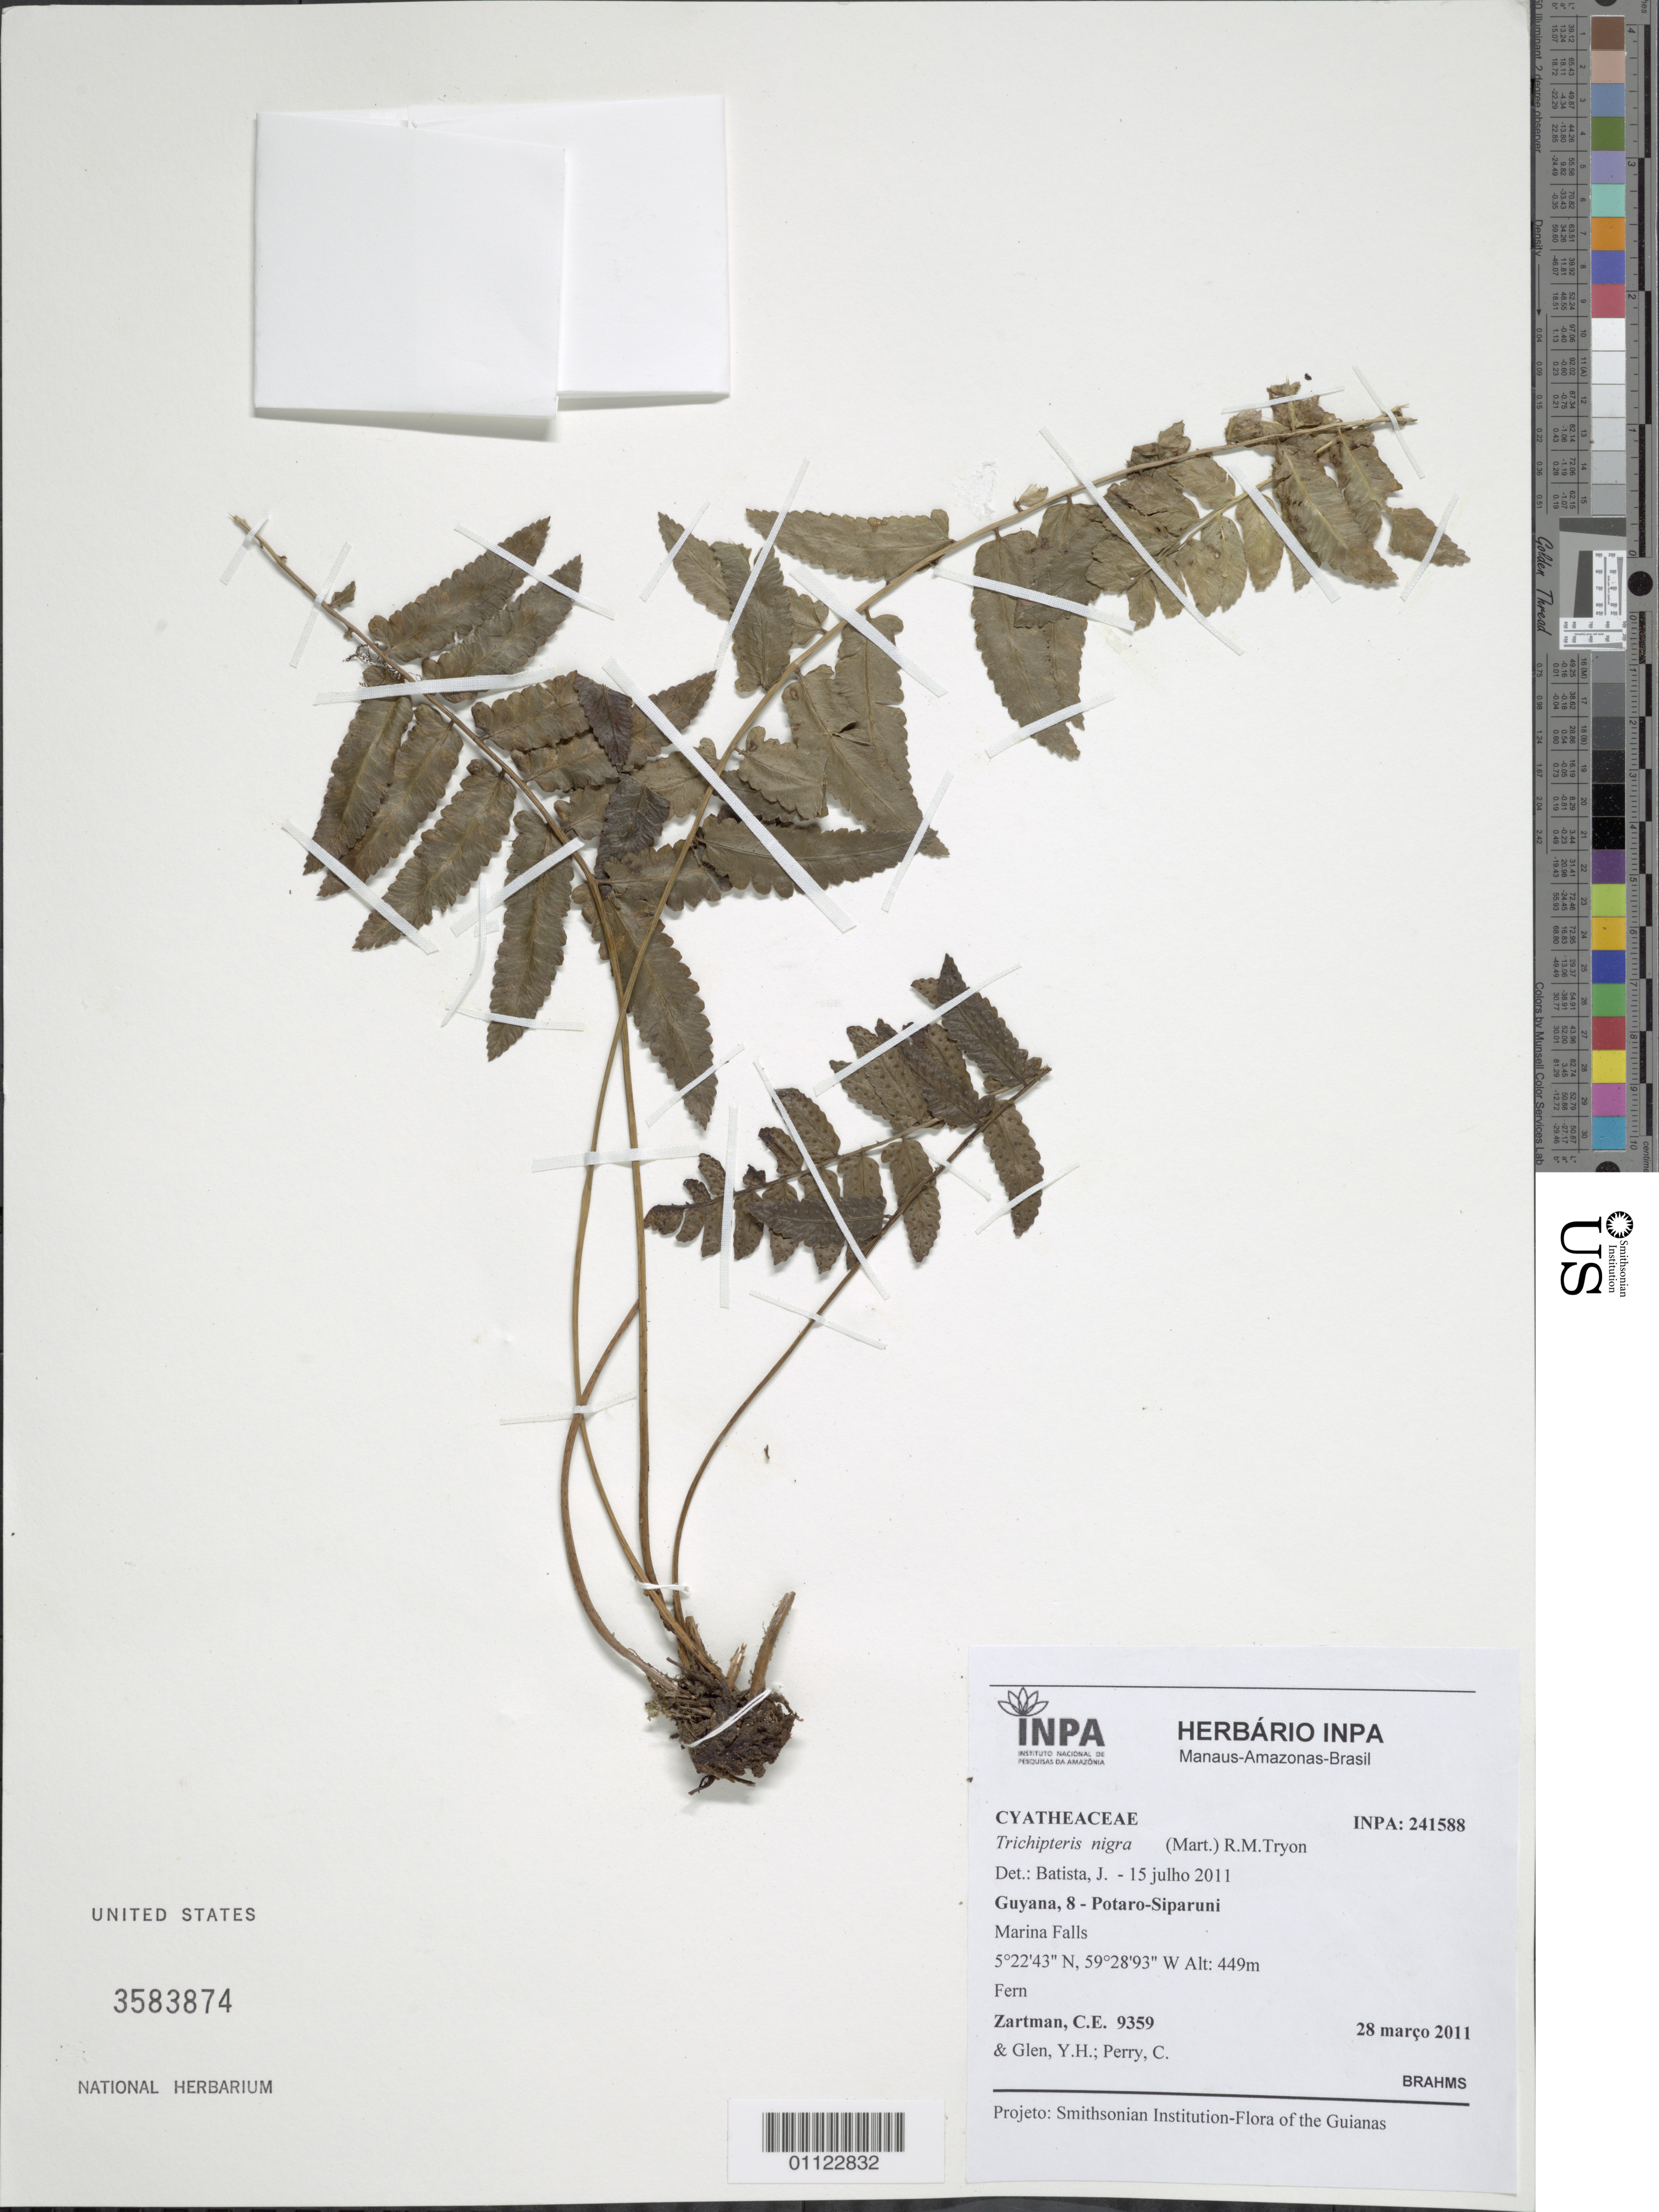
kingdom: Plantae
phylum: Tracheophyta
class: Polypodiopsida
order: Cyatheales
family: Cyatheaceae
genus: Cyathea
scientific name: Cyathea nigra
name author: L. Linden ex Fournet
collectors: C. Zartman, Y. Glen & C. Perry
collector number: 9359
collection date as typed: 28-Mar-11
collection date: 1911-03-28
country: Guyana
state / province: Potaro-Siparuni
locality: Marina Falls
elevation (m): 449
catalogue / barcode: US 3583874